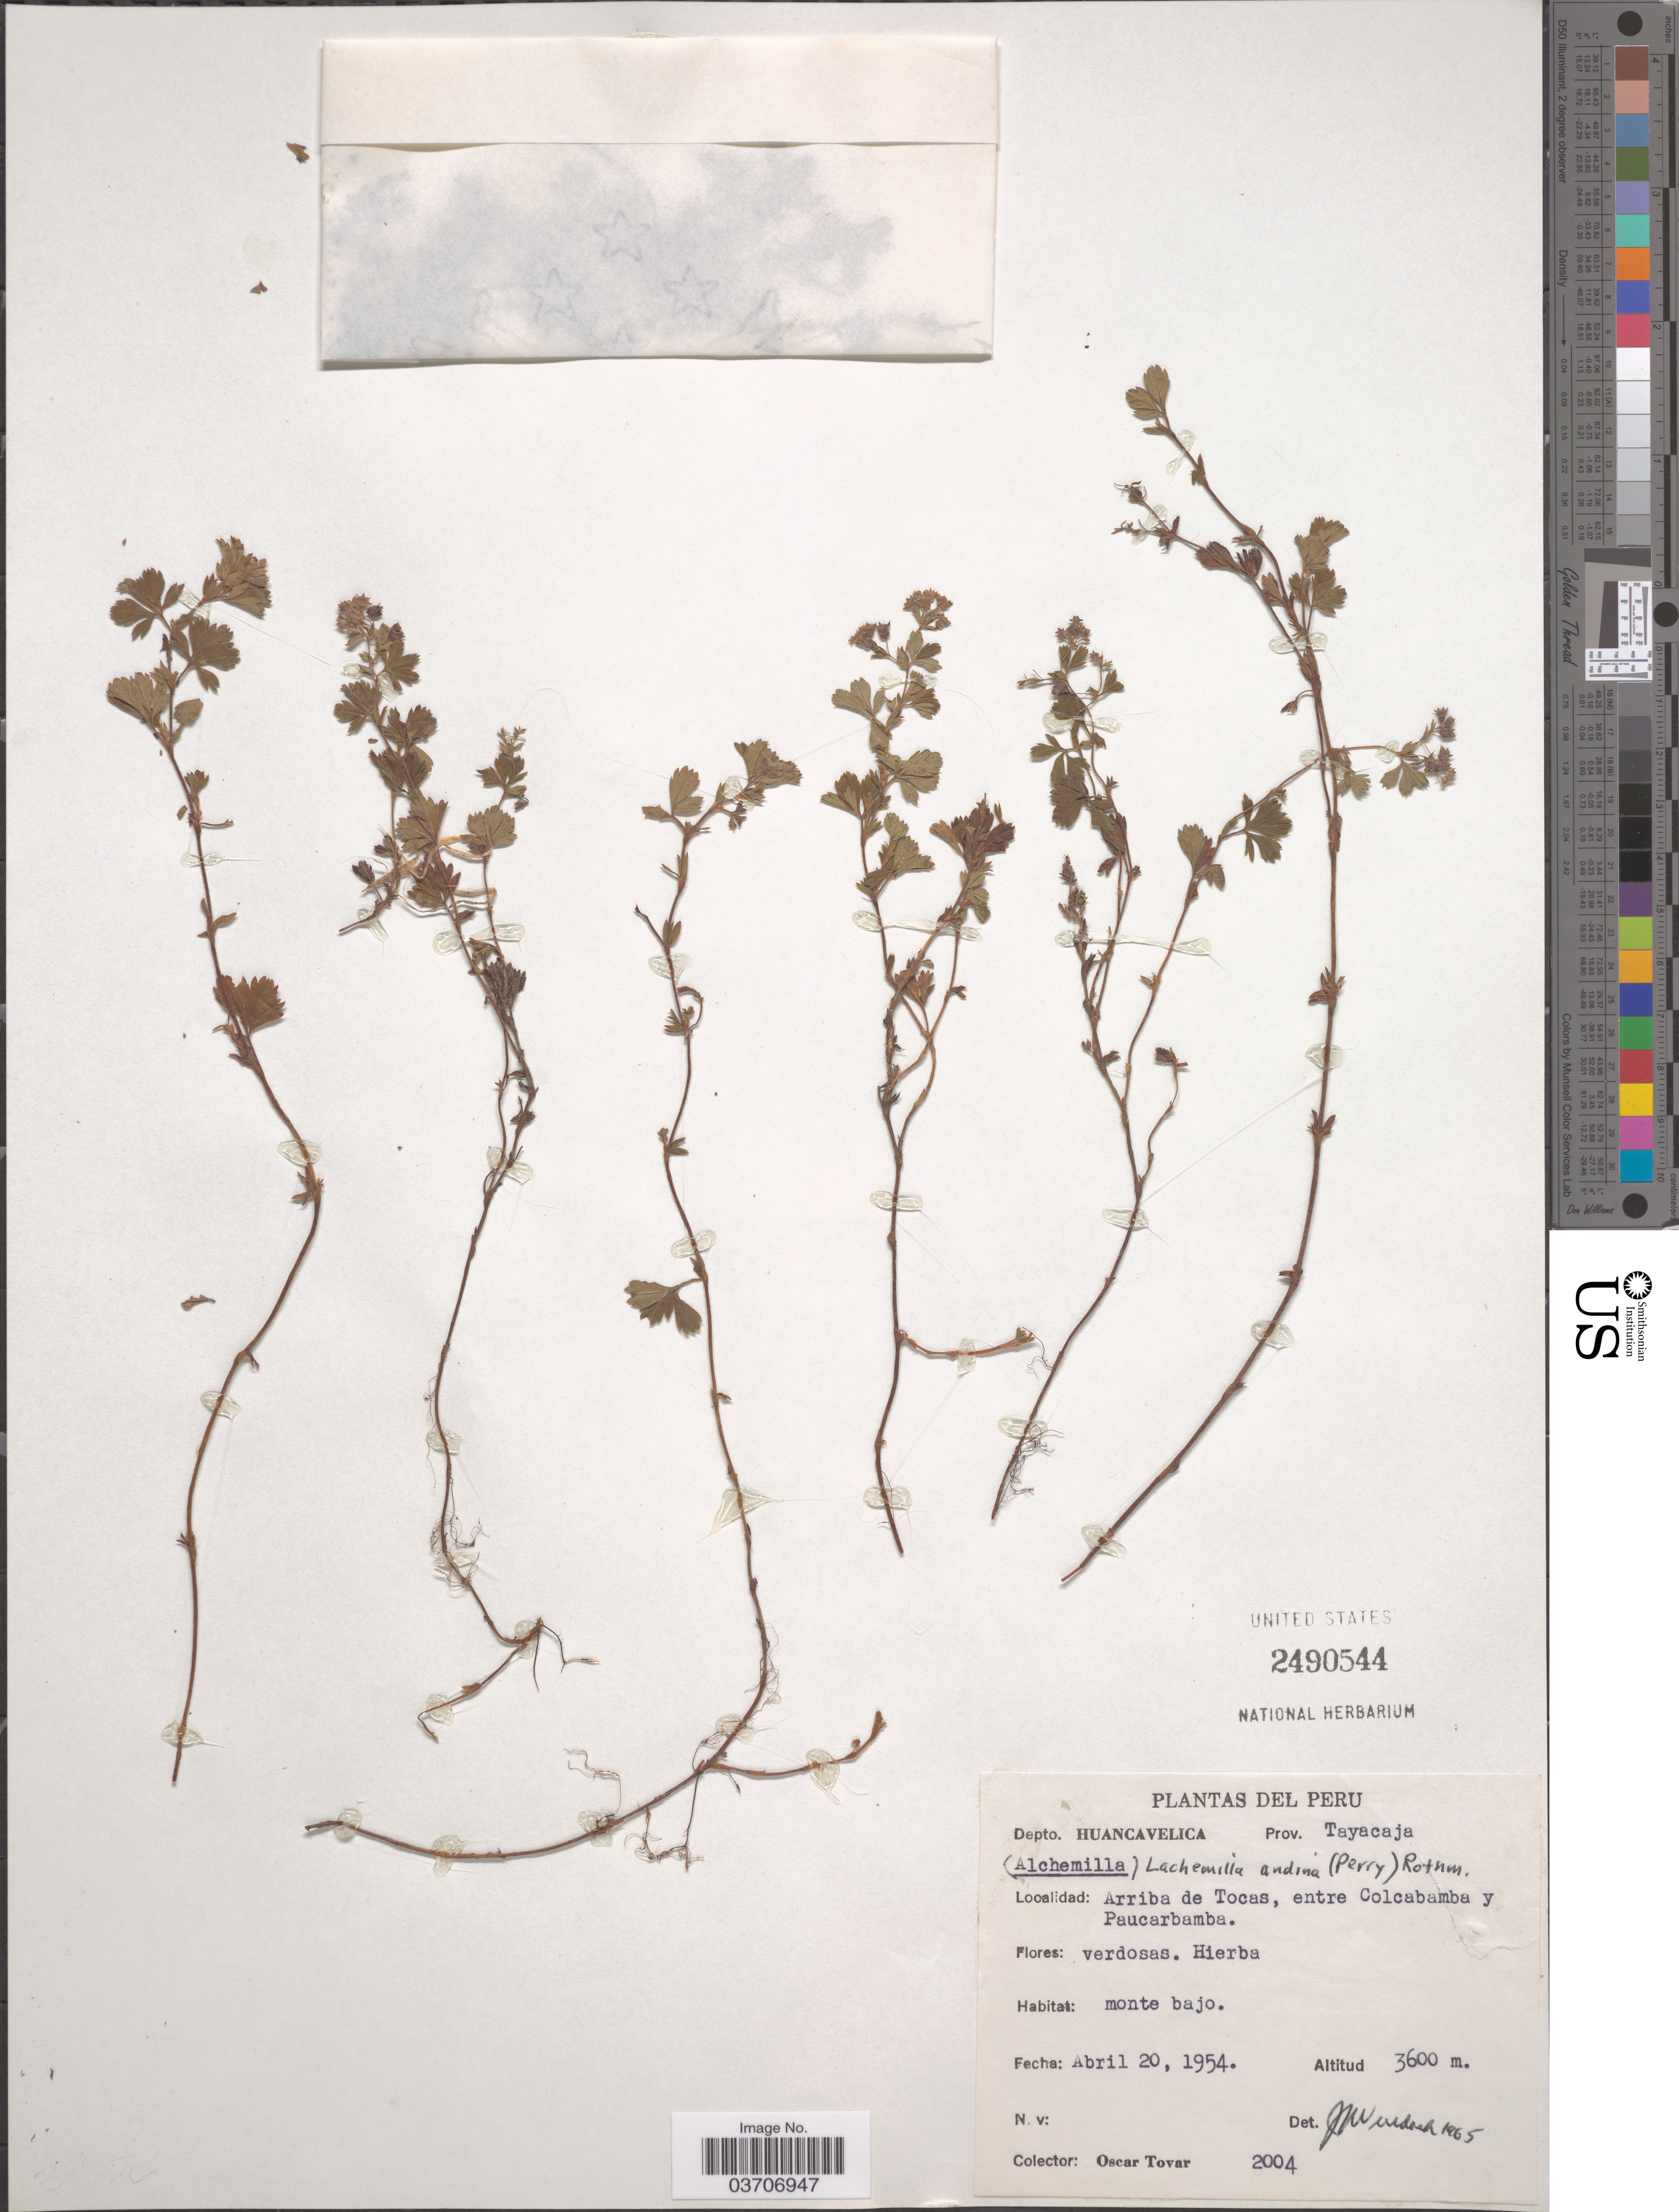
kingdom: Plantae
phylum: Tracheophyta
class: Magnoliopsida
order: Rosales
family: Rosaceae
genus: Lachemilla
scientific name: Lachemilla andina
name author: (L.M. Perry) Rothm.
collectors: Ó. Tovar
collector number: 2004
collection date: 1954-04-20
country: Peru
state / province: Huancavelica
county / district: Tayacaja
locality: Depto. Huancavelica. Prov. Tayacaja. Arriba de Tocas, entre Colcabamba y Paucarbamba.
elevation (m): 3600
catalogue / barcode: US 2490544